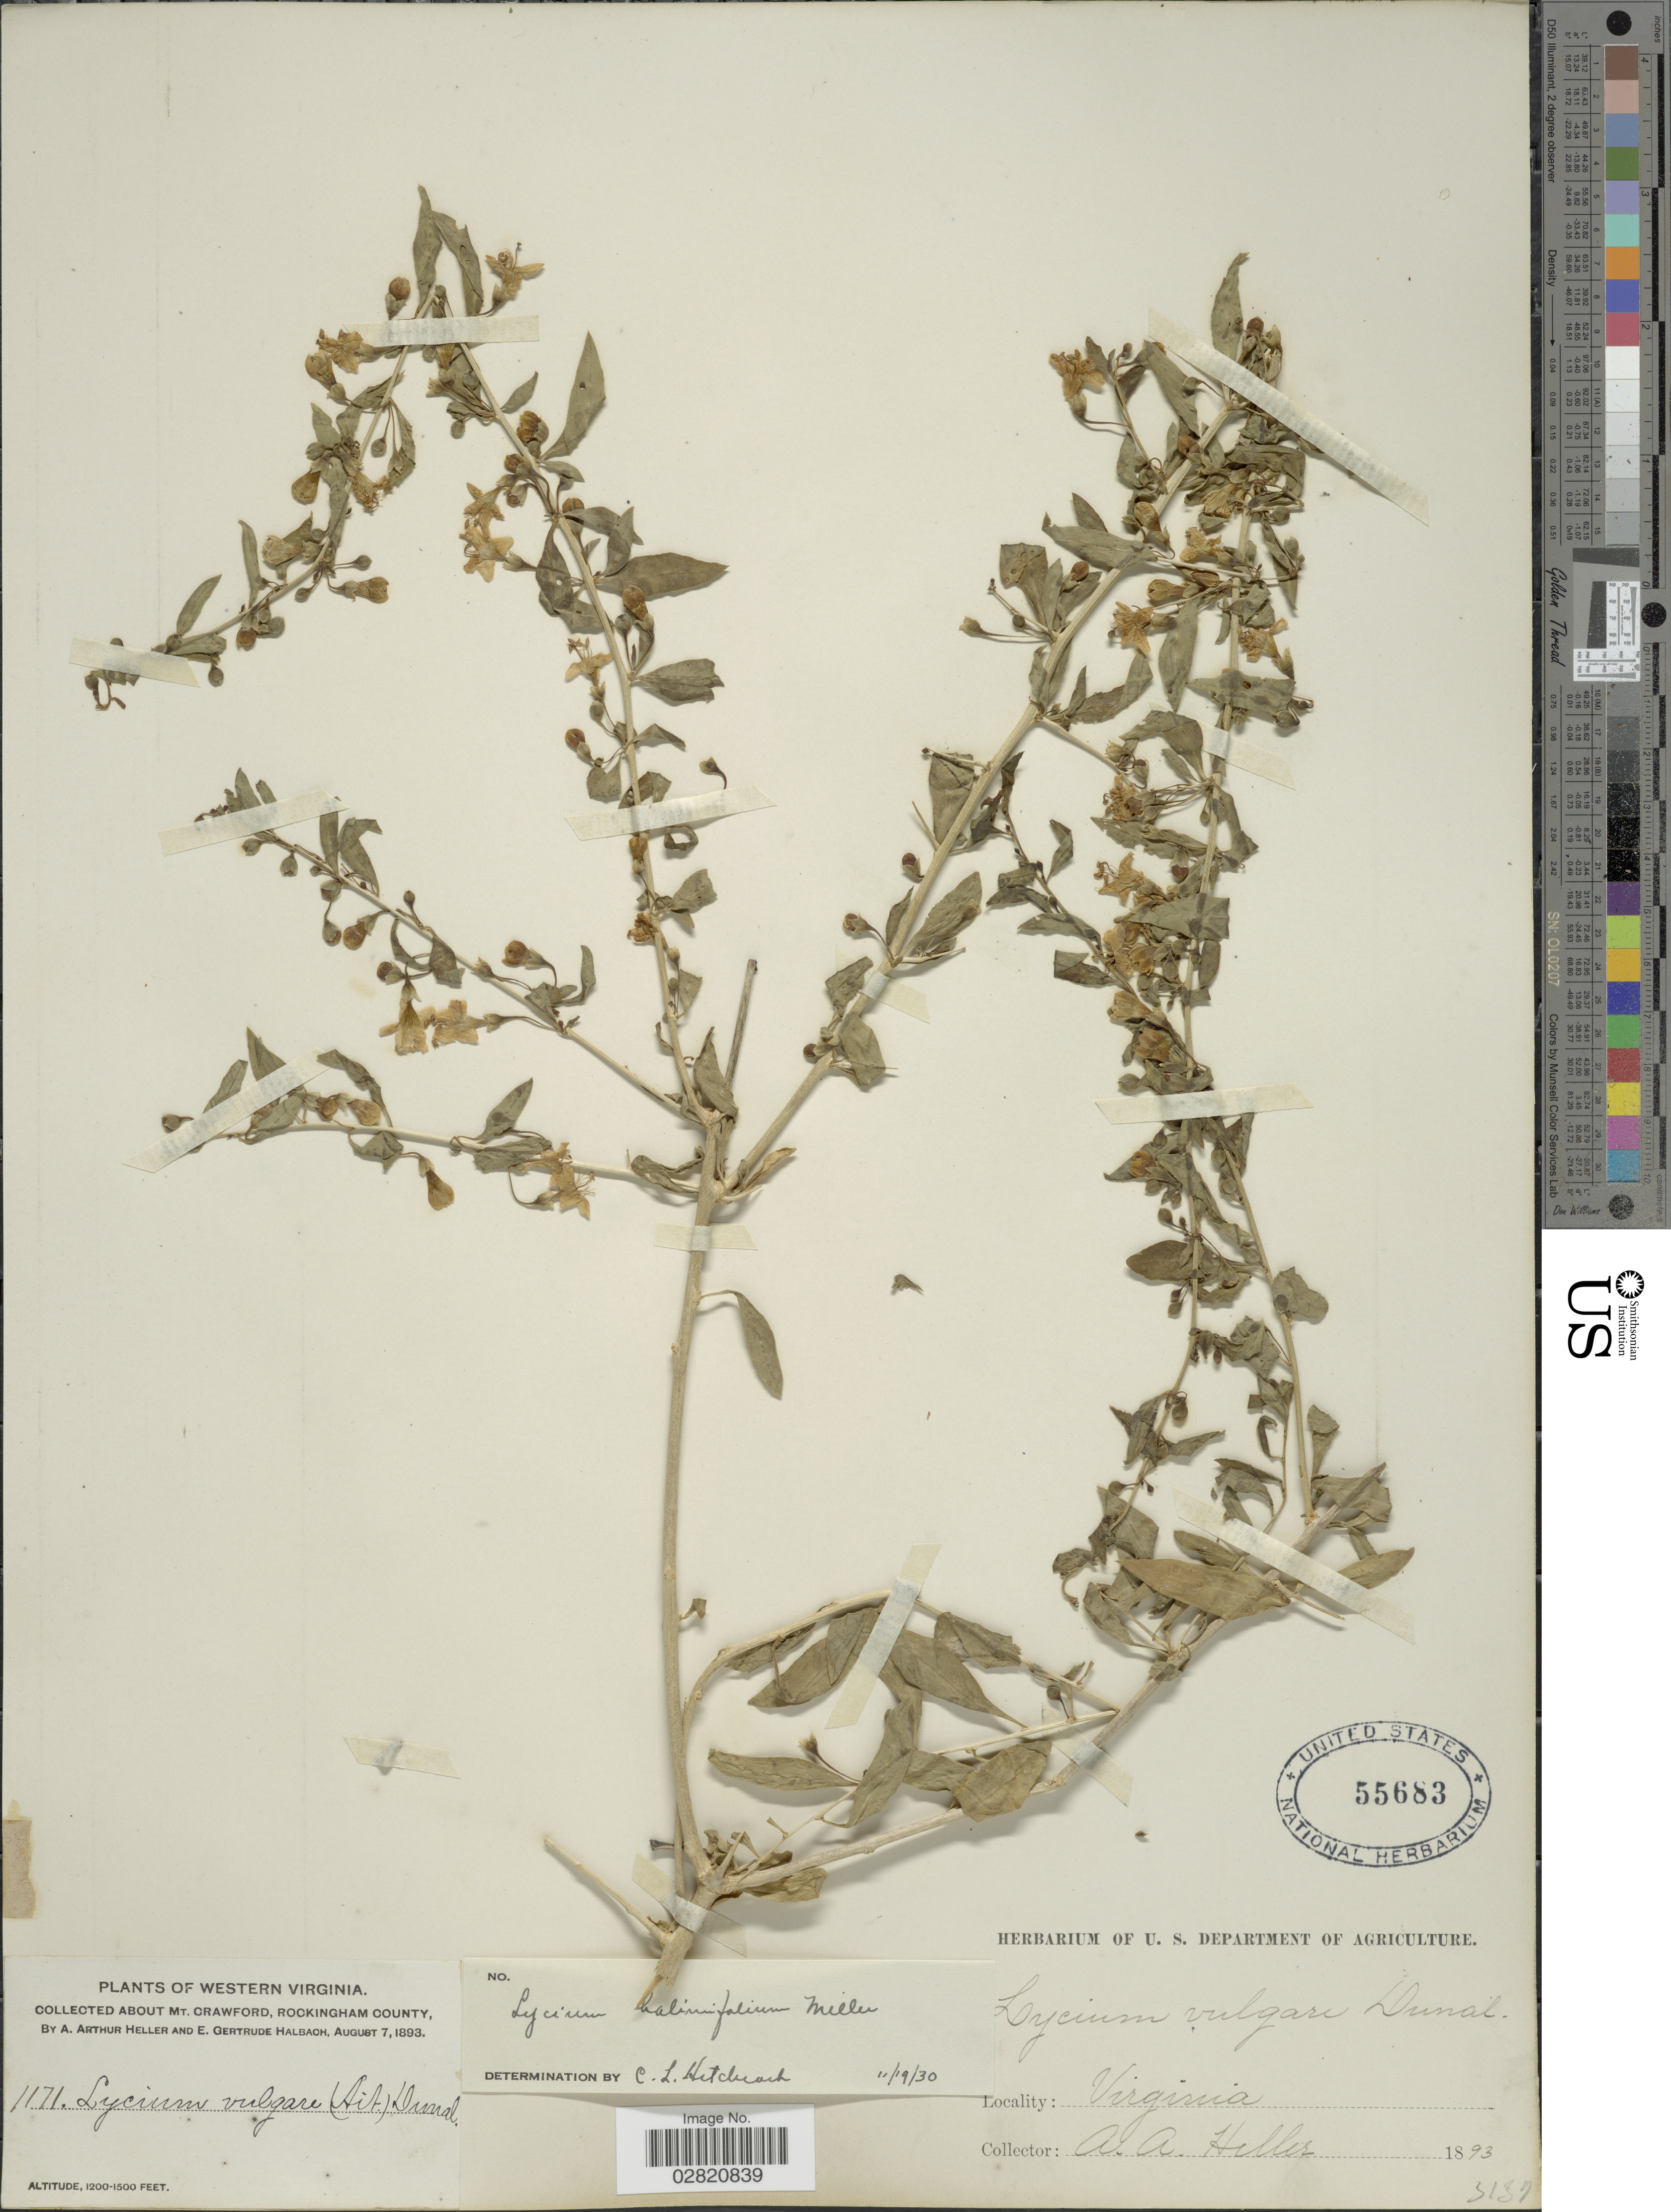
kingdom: Plantae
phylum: Tracheophyta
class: Magnoliopsida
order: Solanales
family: Solanaceae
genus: Lycium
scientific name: Lycium barbarum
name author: L.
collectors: A. A. Heller & E. G. Halbach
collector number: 1171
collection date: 1893-08-07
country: United States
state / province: Virginia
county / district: Rockingham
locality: About Mt. Crawford, Rockingham County.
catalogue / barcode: US 55683